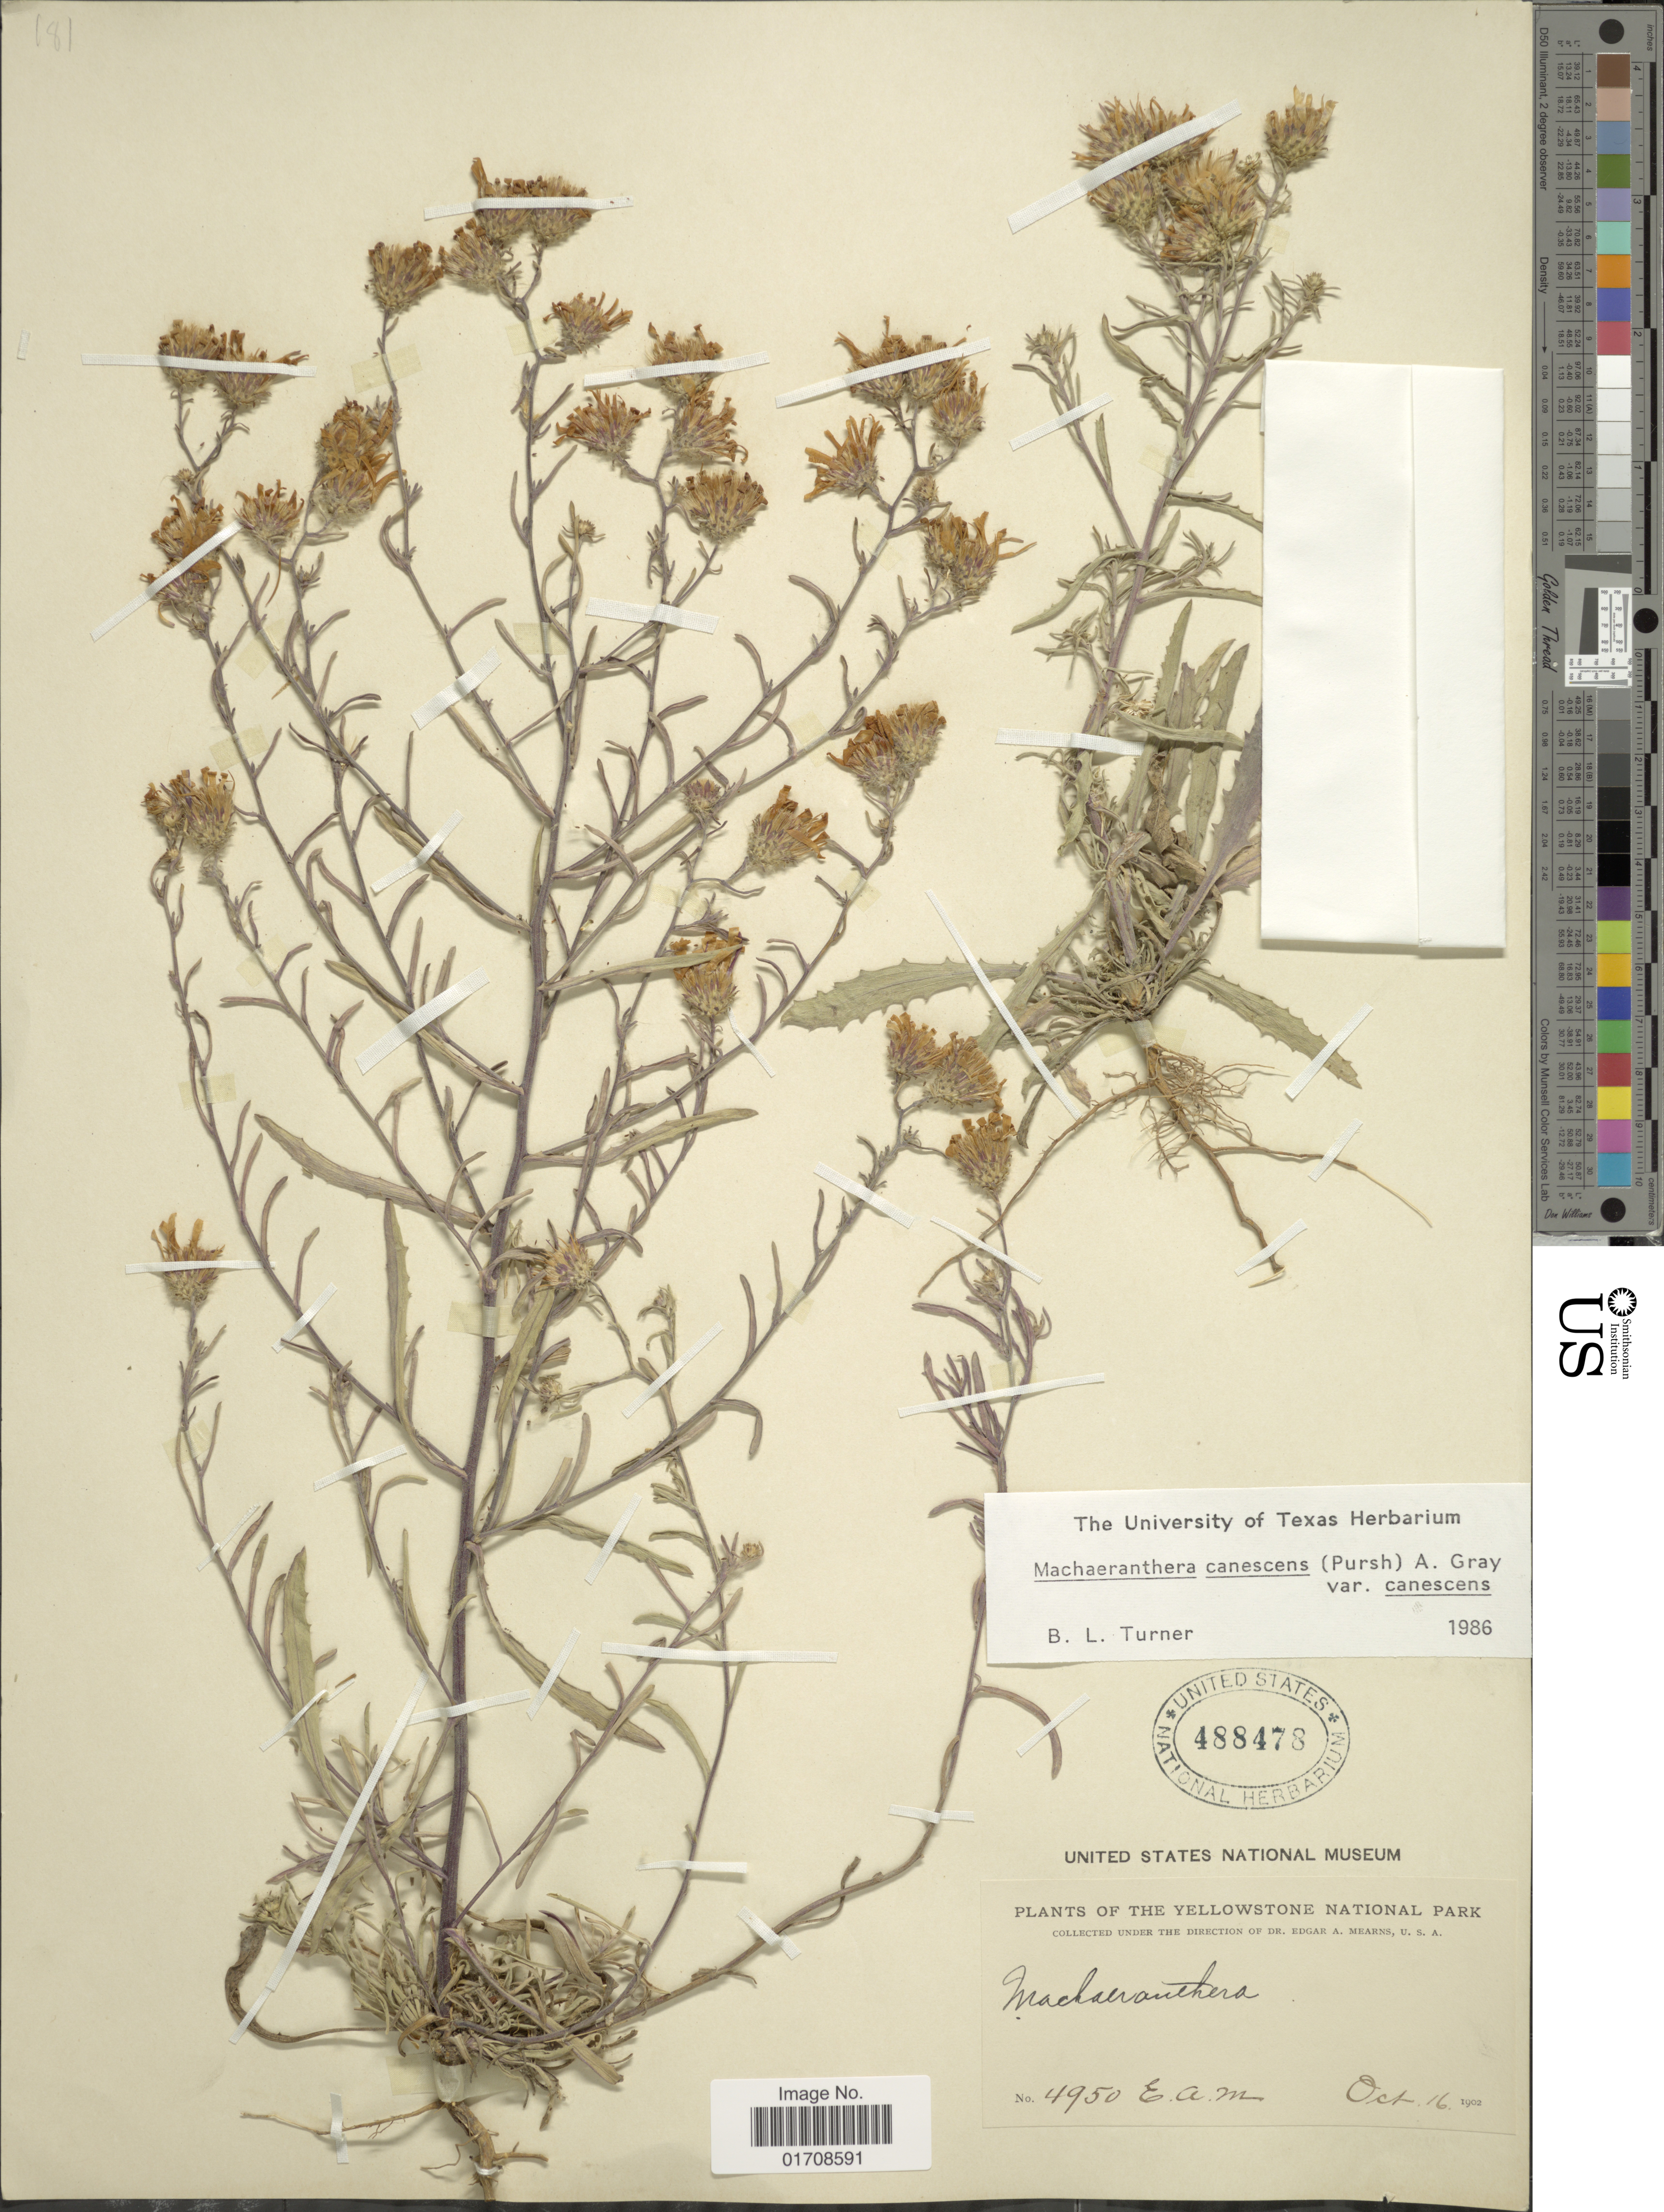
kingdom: Plantae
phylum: Tracheophyta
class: Magnoliopsida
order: Asterales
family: Asteraceae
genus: Machaeranthera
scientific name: Machaeranthera canescens var. canescens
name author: (Pursh) A. Gray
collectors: E. A. Mearns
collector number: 4950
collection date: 1902-10-16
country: United States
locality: Yellowstone National Park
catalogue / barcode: US 488478